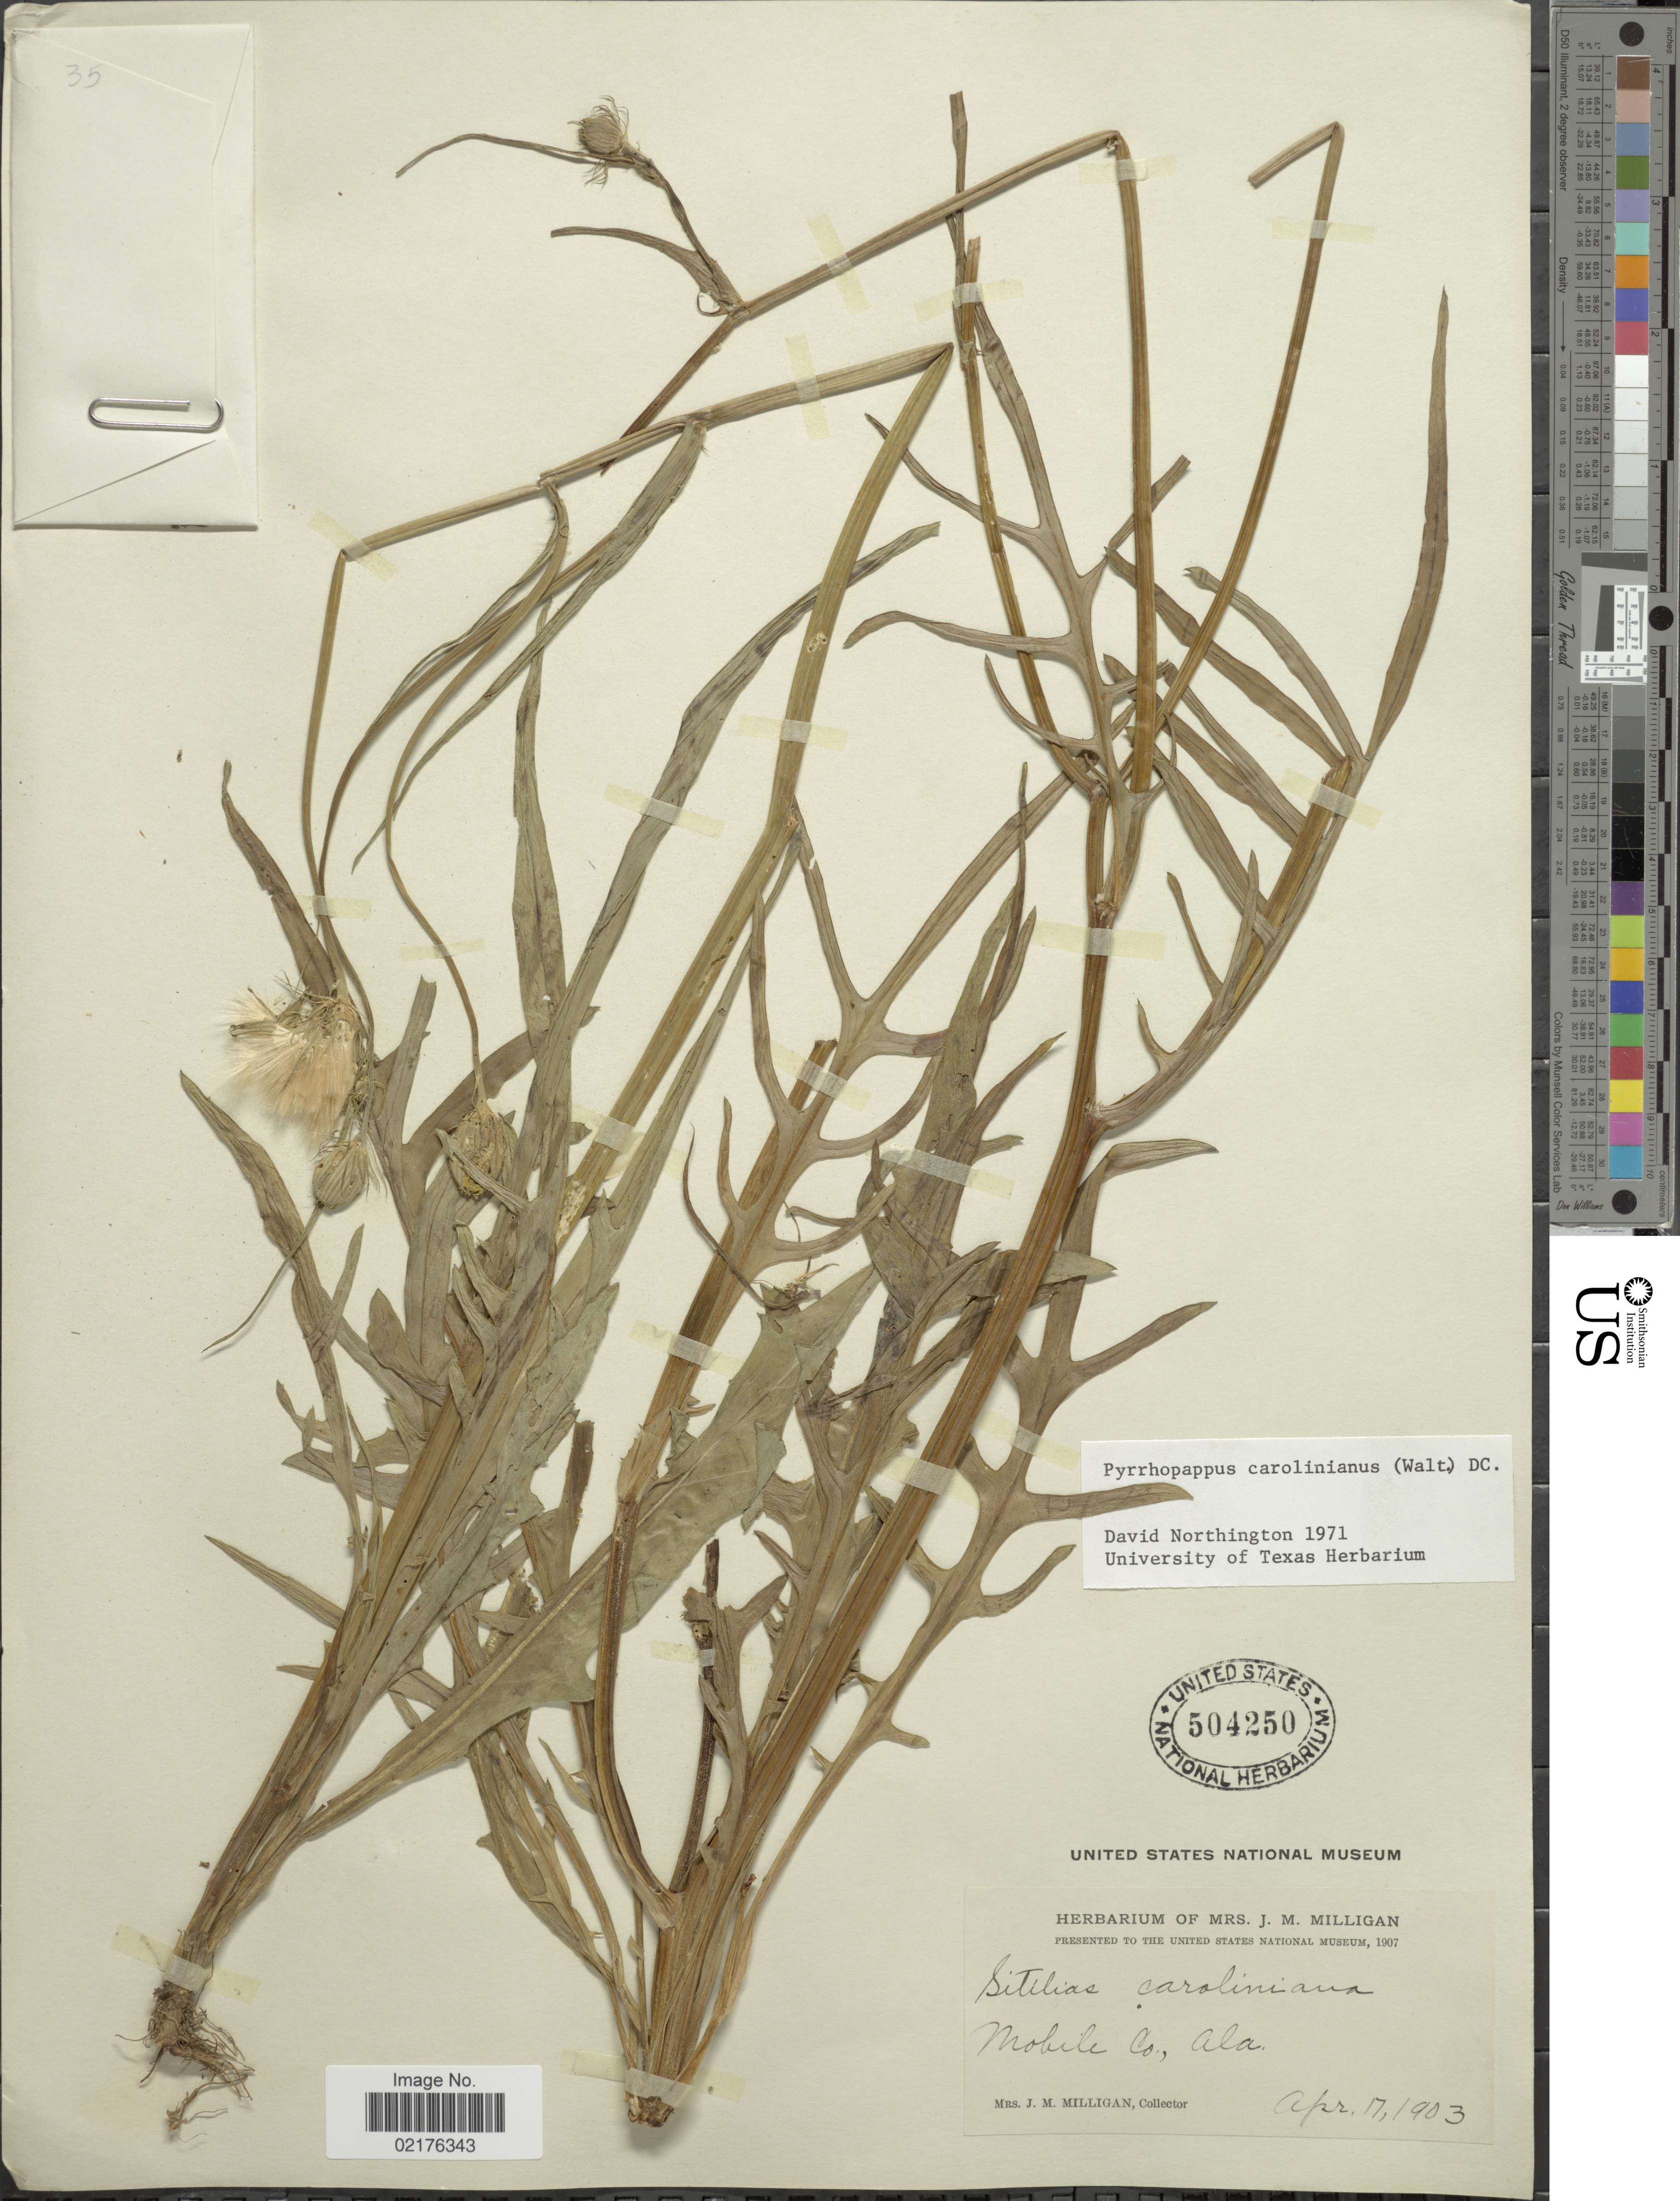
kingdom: Plantae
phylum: Tracheophyta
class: Magnoliopsida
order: Asterales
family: Asteraceae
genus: Pyrrhopappus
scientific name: Pyrrhopappus carolinianus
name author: (Walter) DC.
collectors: J. Milligan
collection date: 1903-04-17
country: United States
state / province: Alabama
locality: Mobile Co., Ala.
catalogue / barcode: US 504250